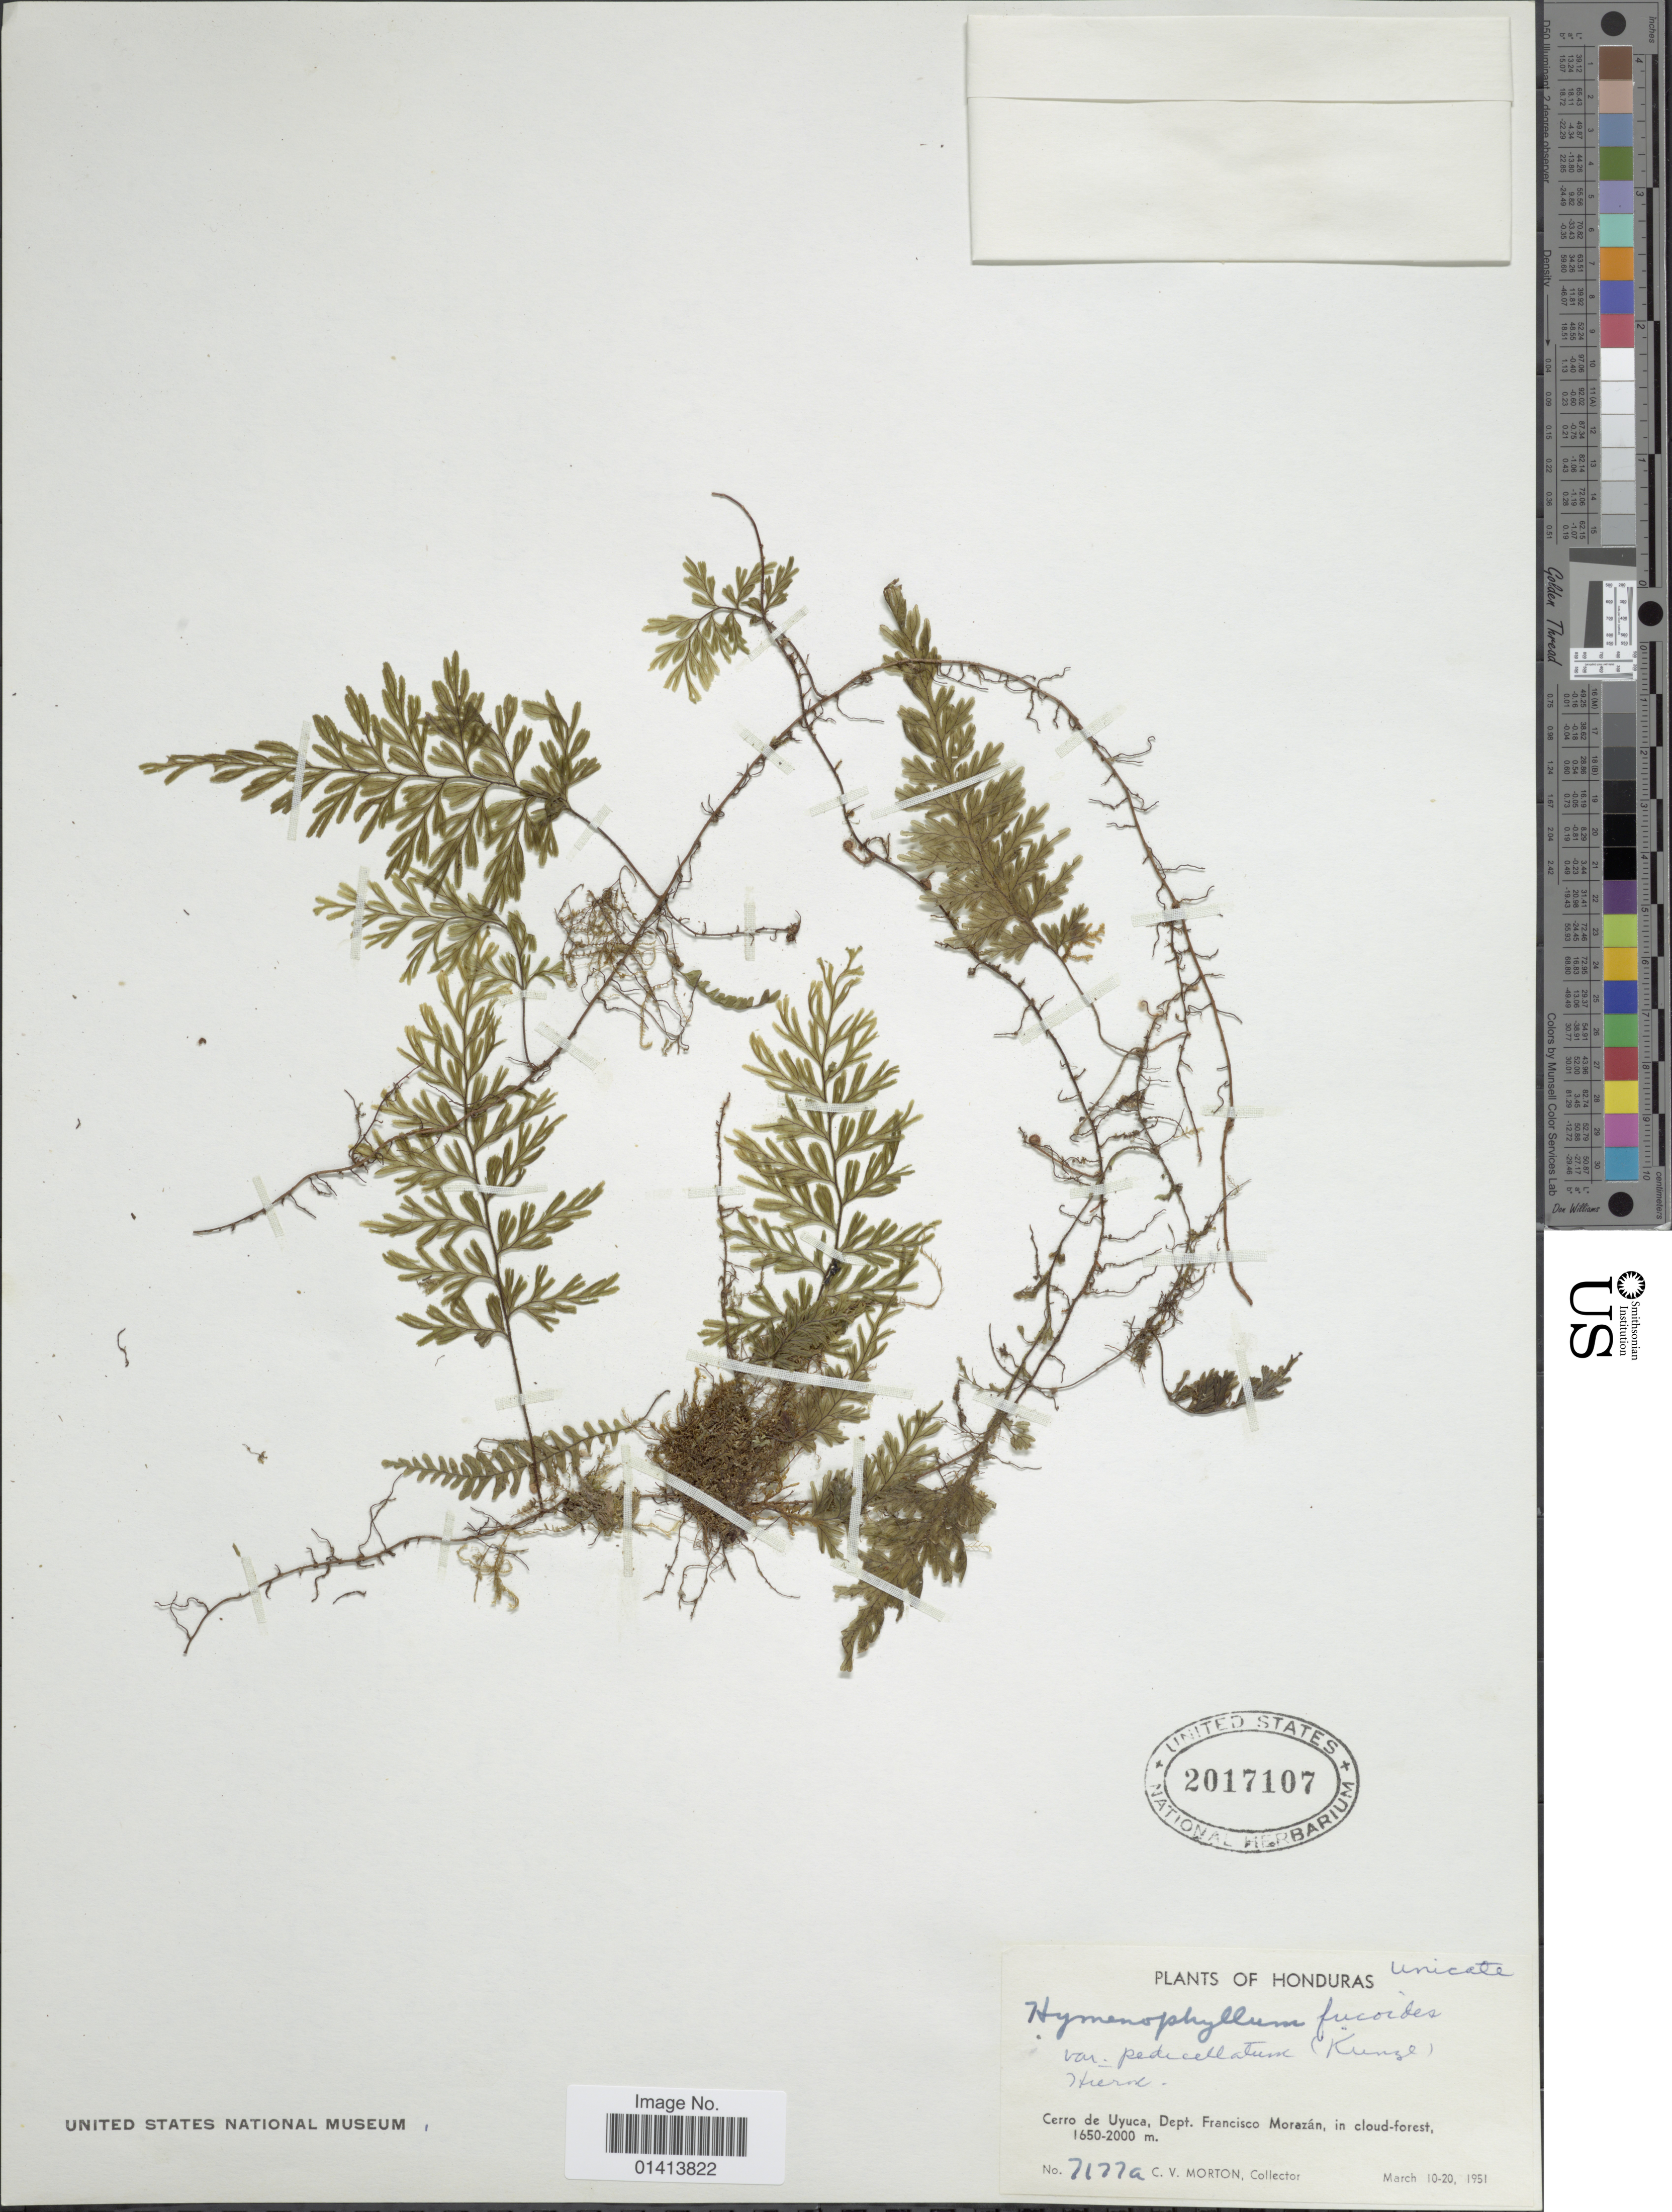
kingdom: Plantae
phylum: Tracheophyta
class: Polypodiopsida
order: Hymenophyllales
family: Hymenophyllaceae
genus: Hymenophyllum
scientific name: Hymenophyllum fucoides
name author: (Sw.) Sw.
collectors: C. V. Morton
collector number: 7177A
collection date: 1951-03-10/1951-03-20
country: Honduras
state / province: Fco. Morazán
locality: Cerro de Uyuca, Dept. Francisco Morazán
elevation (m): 1650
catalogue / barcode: US 2017107